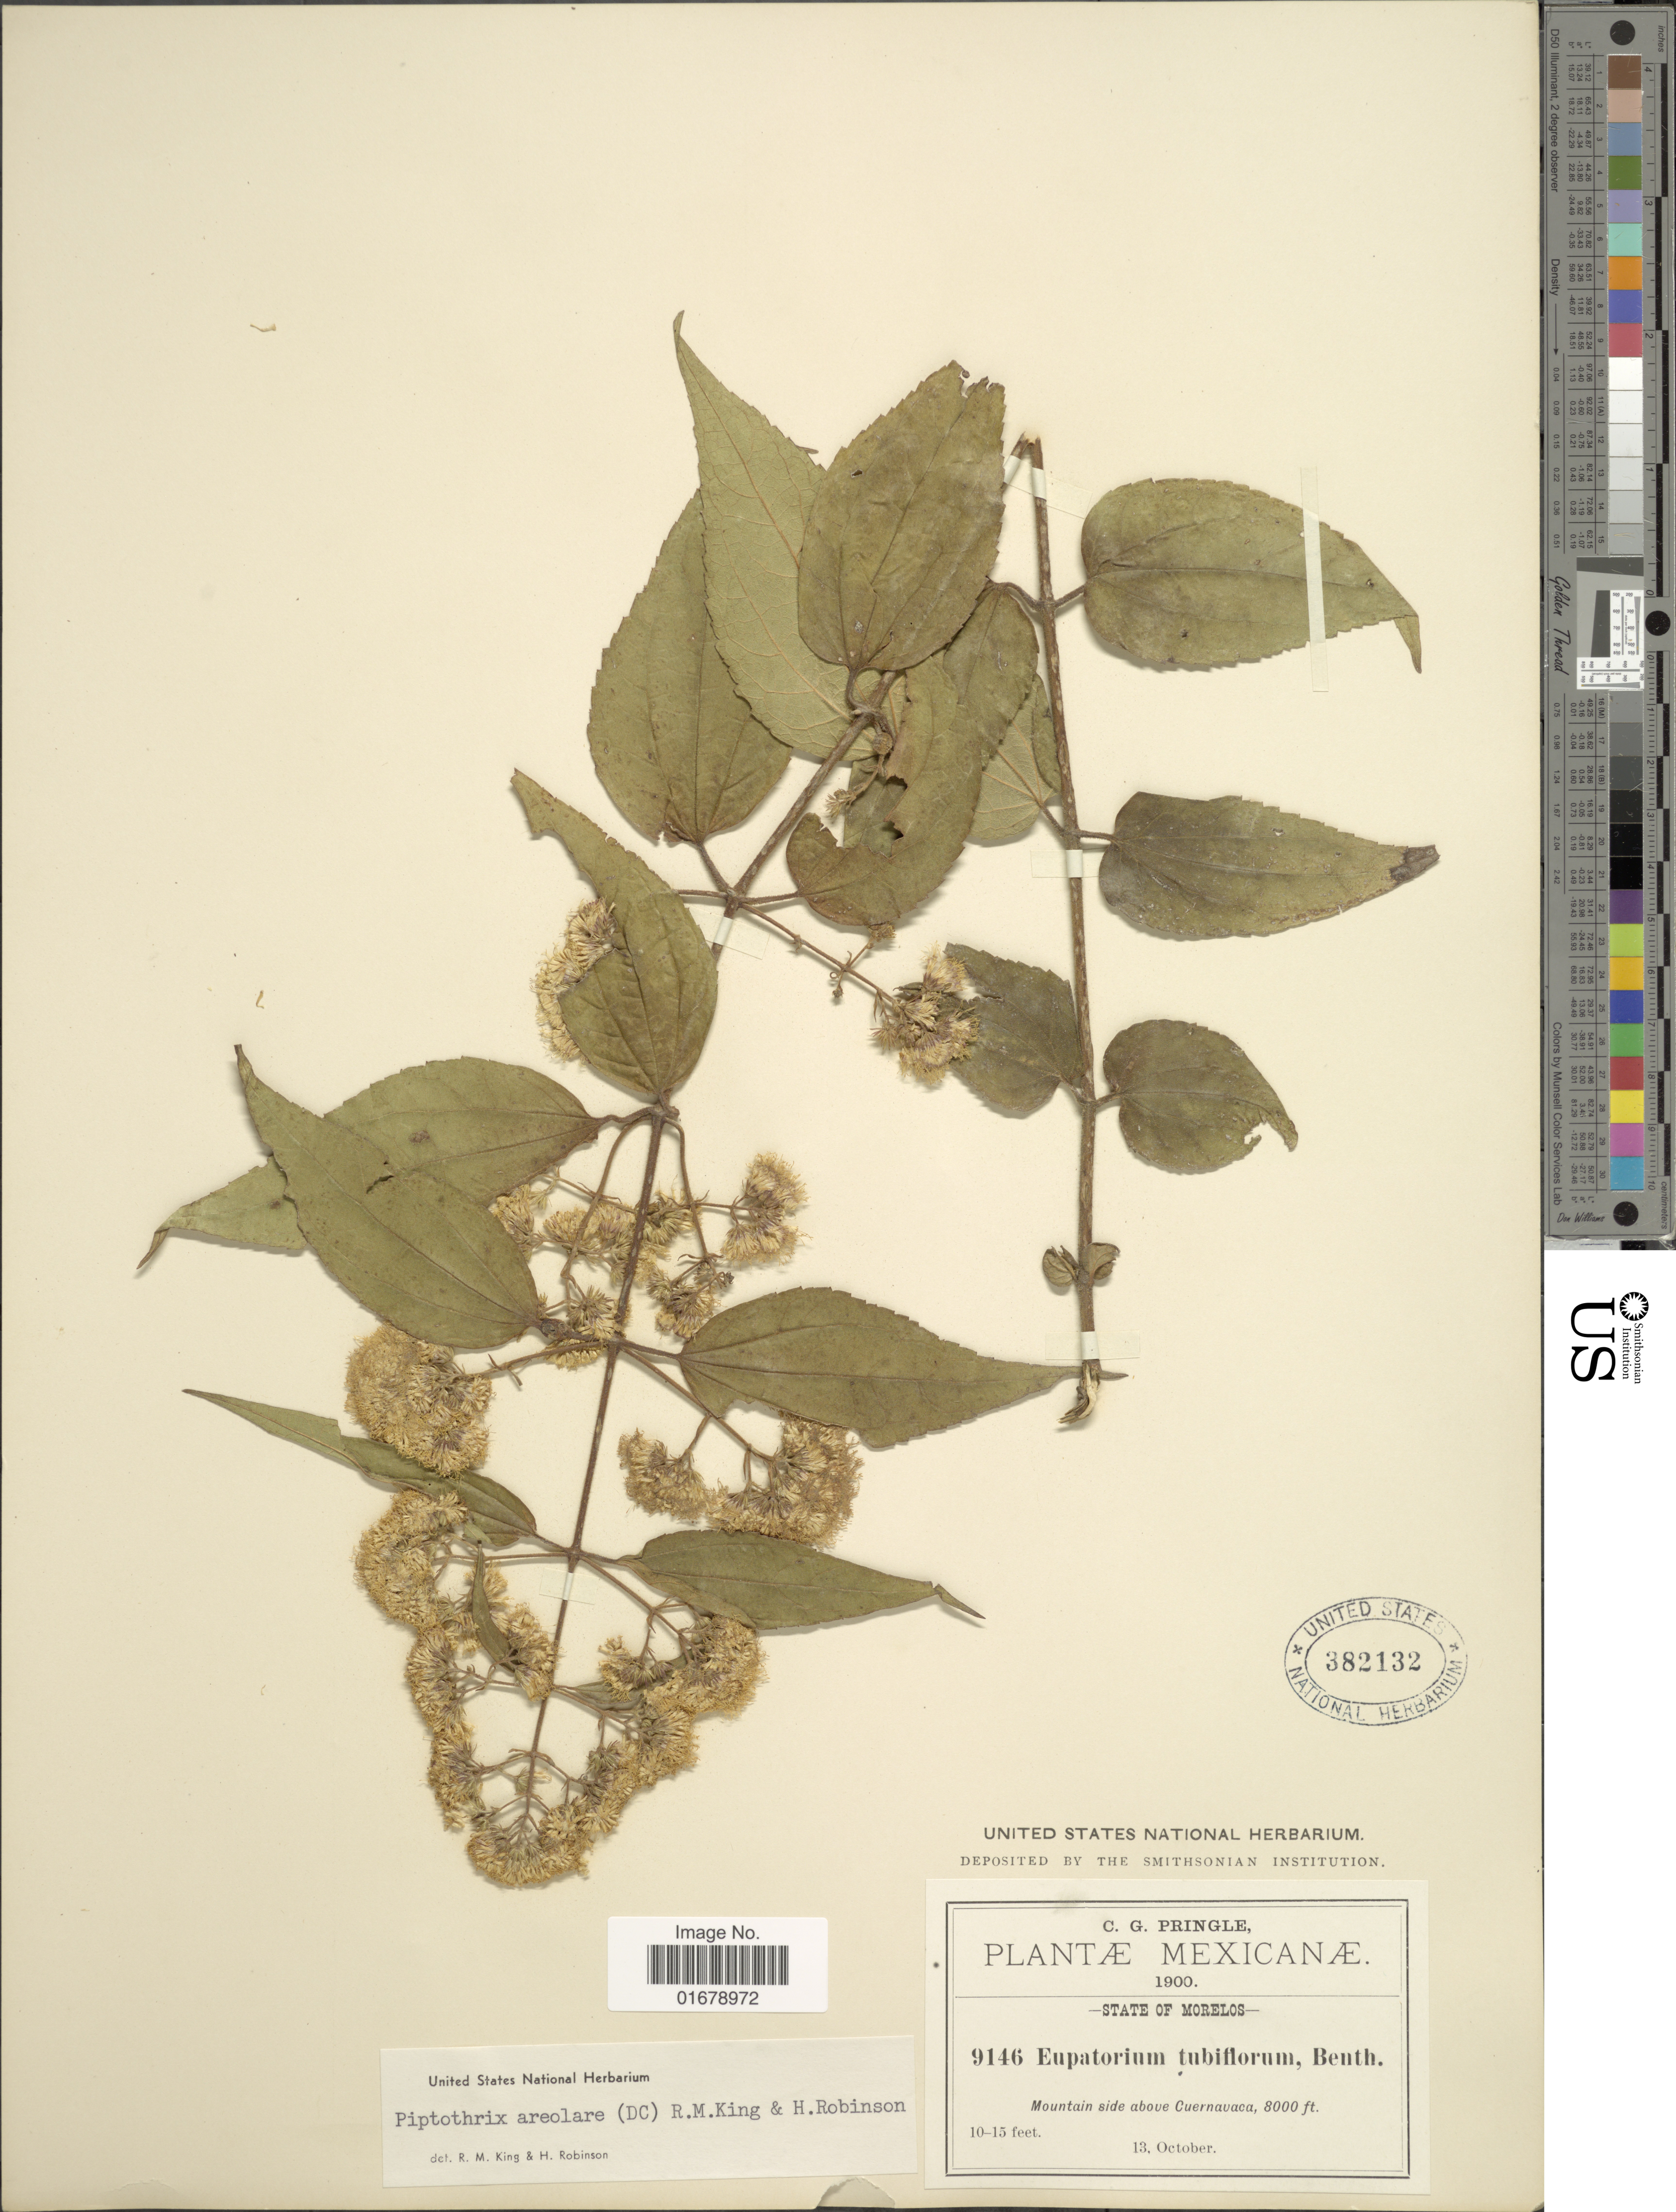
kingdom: Plantae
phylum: Tracheophyta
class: Magnoliopsida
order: Asterales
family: Asteraceae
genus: Piptothrix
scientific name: Piptothrix areolaris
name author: (DC.) R.M. King & H. Rob.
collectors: C. G. Pringle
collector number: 9146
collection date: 1900-10-13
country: Mexico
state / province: Morelos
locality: State of Morelos. Mountain side above Cuernavaca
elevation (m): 2438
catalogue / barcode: US 382132